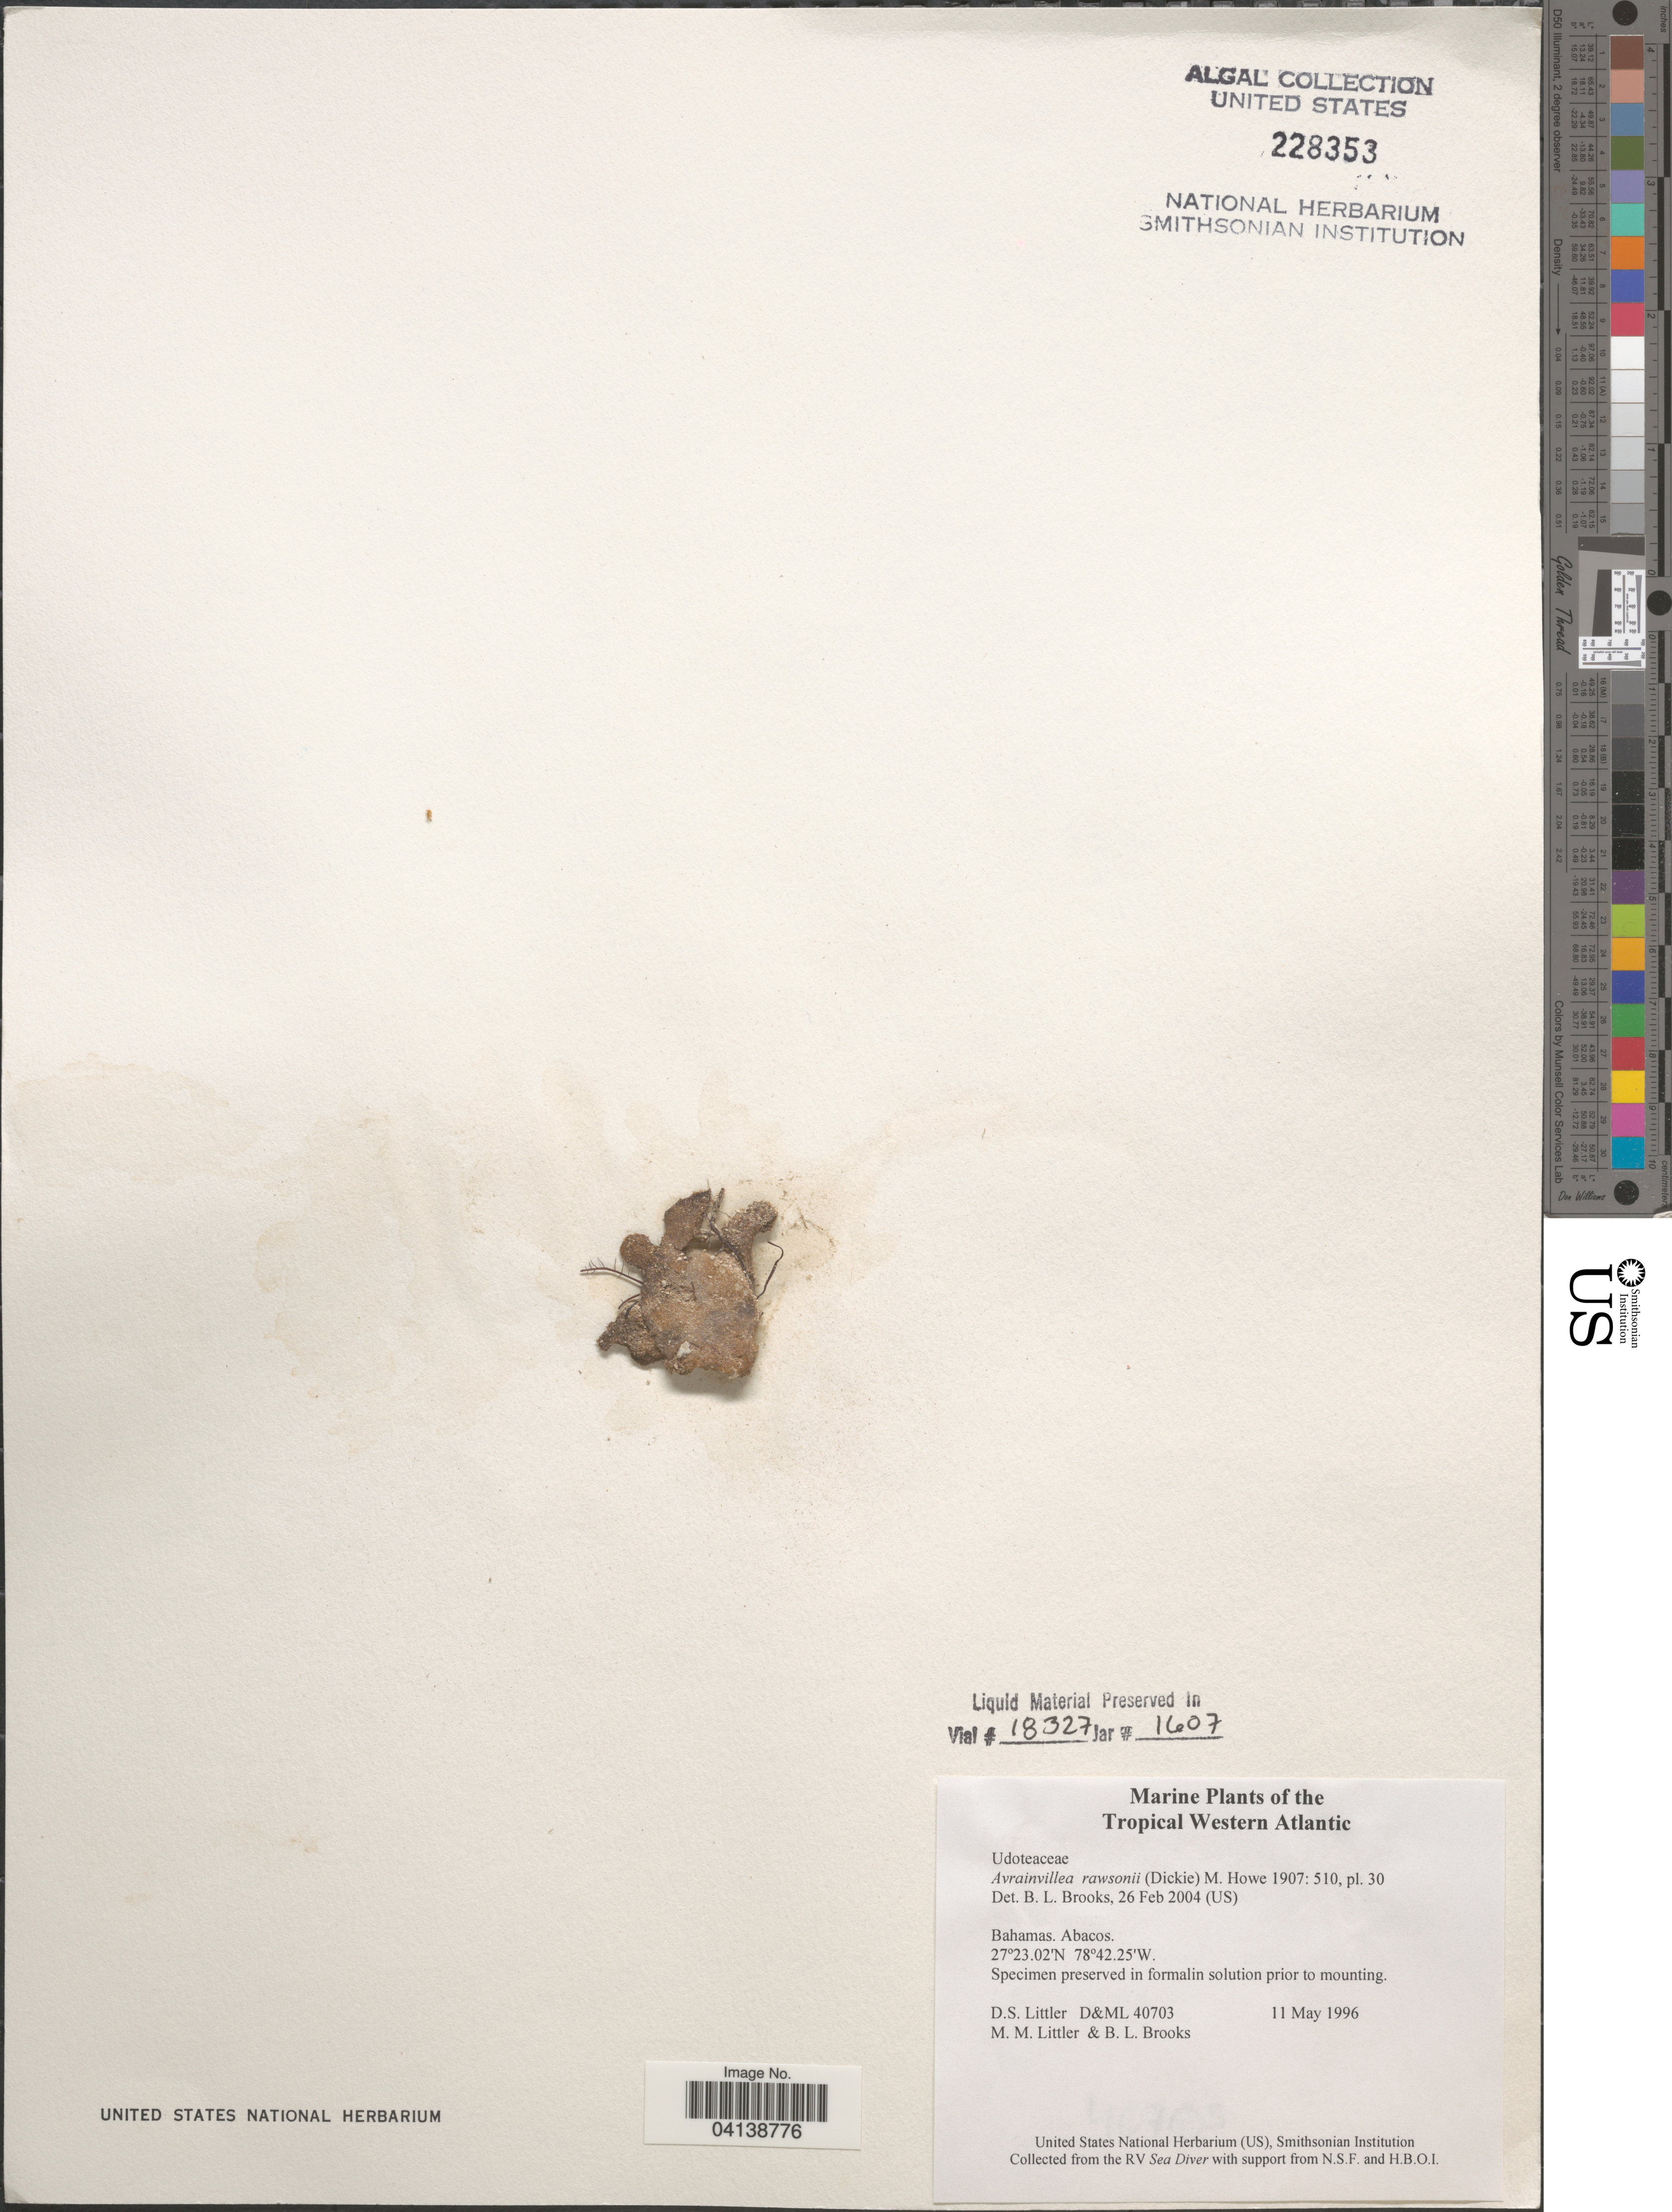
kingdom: Plantae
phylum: Chlorophyta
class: Ulvophyceae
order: Bryopsidales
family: Dichotomosiphonaceae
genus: Avrainvillea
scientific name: Avrainvillea rawsonii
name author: (Dickie) M. Howe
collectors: D. S. Littler & B. Brooks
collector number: D&ML40703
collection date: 1996-05-11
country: Bahamas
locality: The Tropical Western Atlantic. Abacos.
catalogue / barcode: US 228353